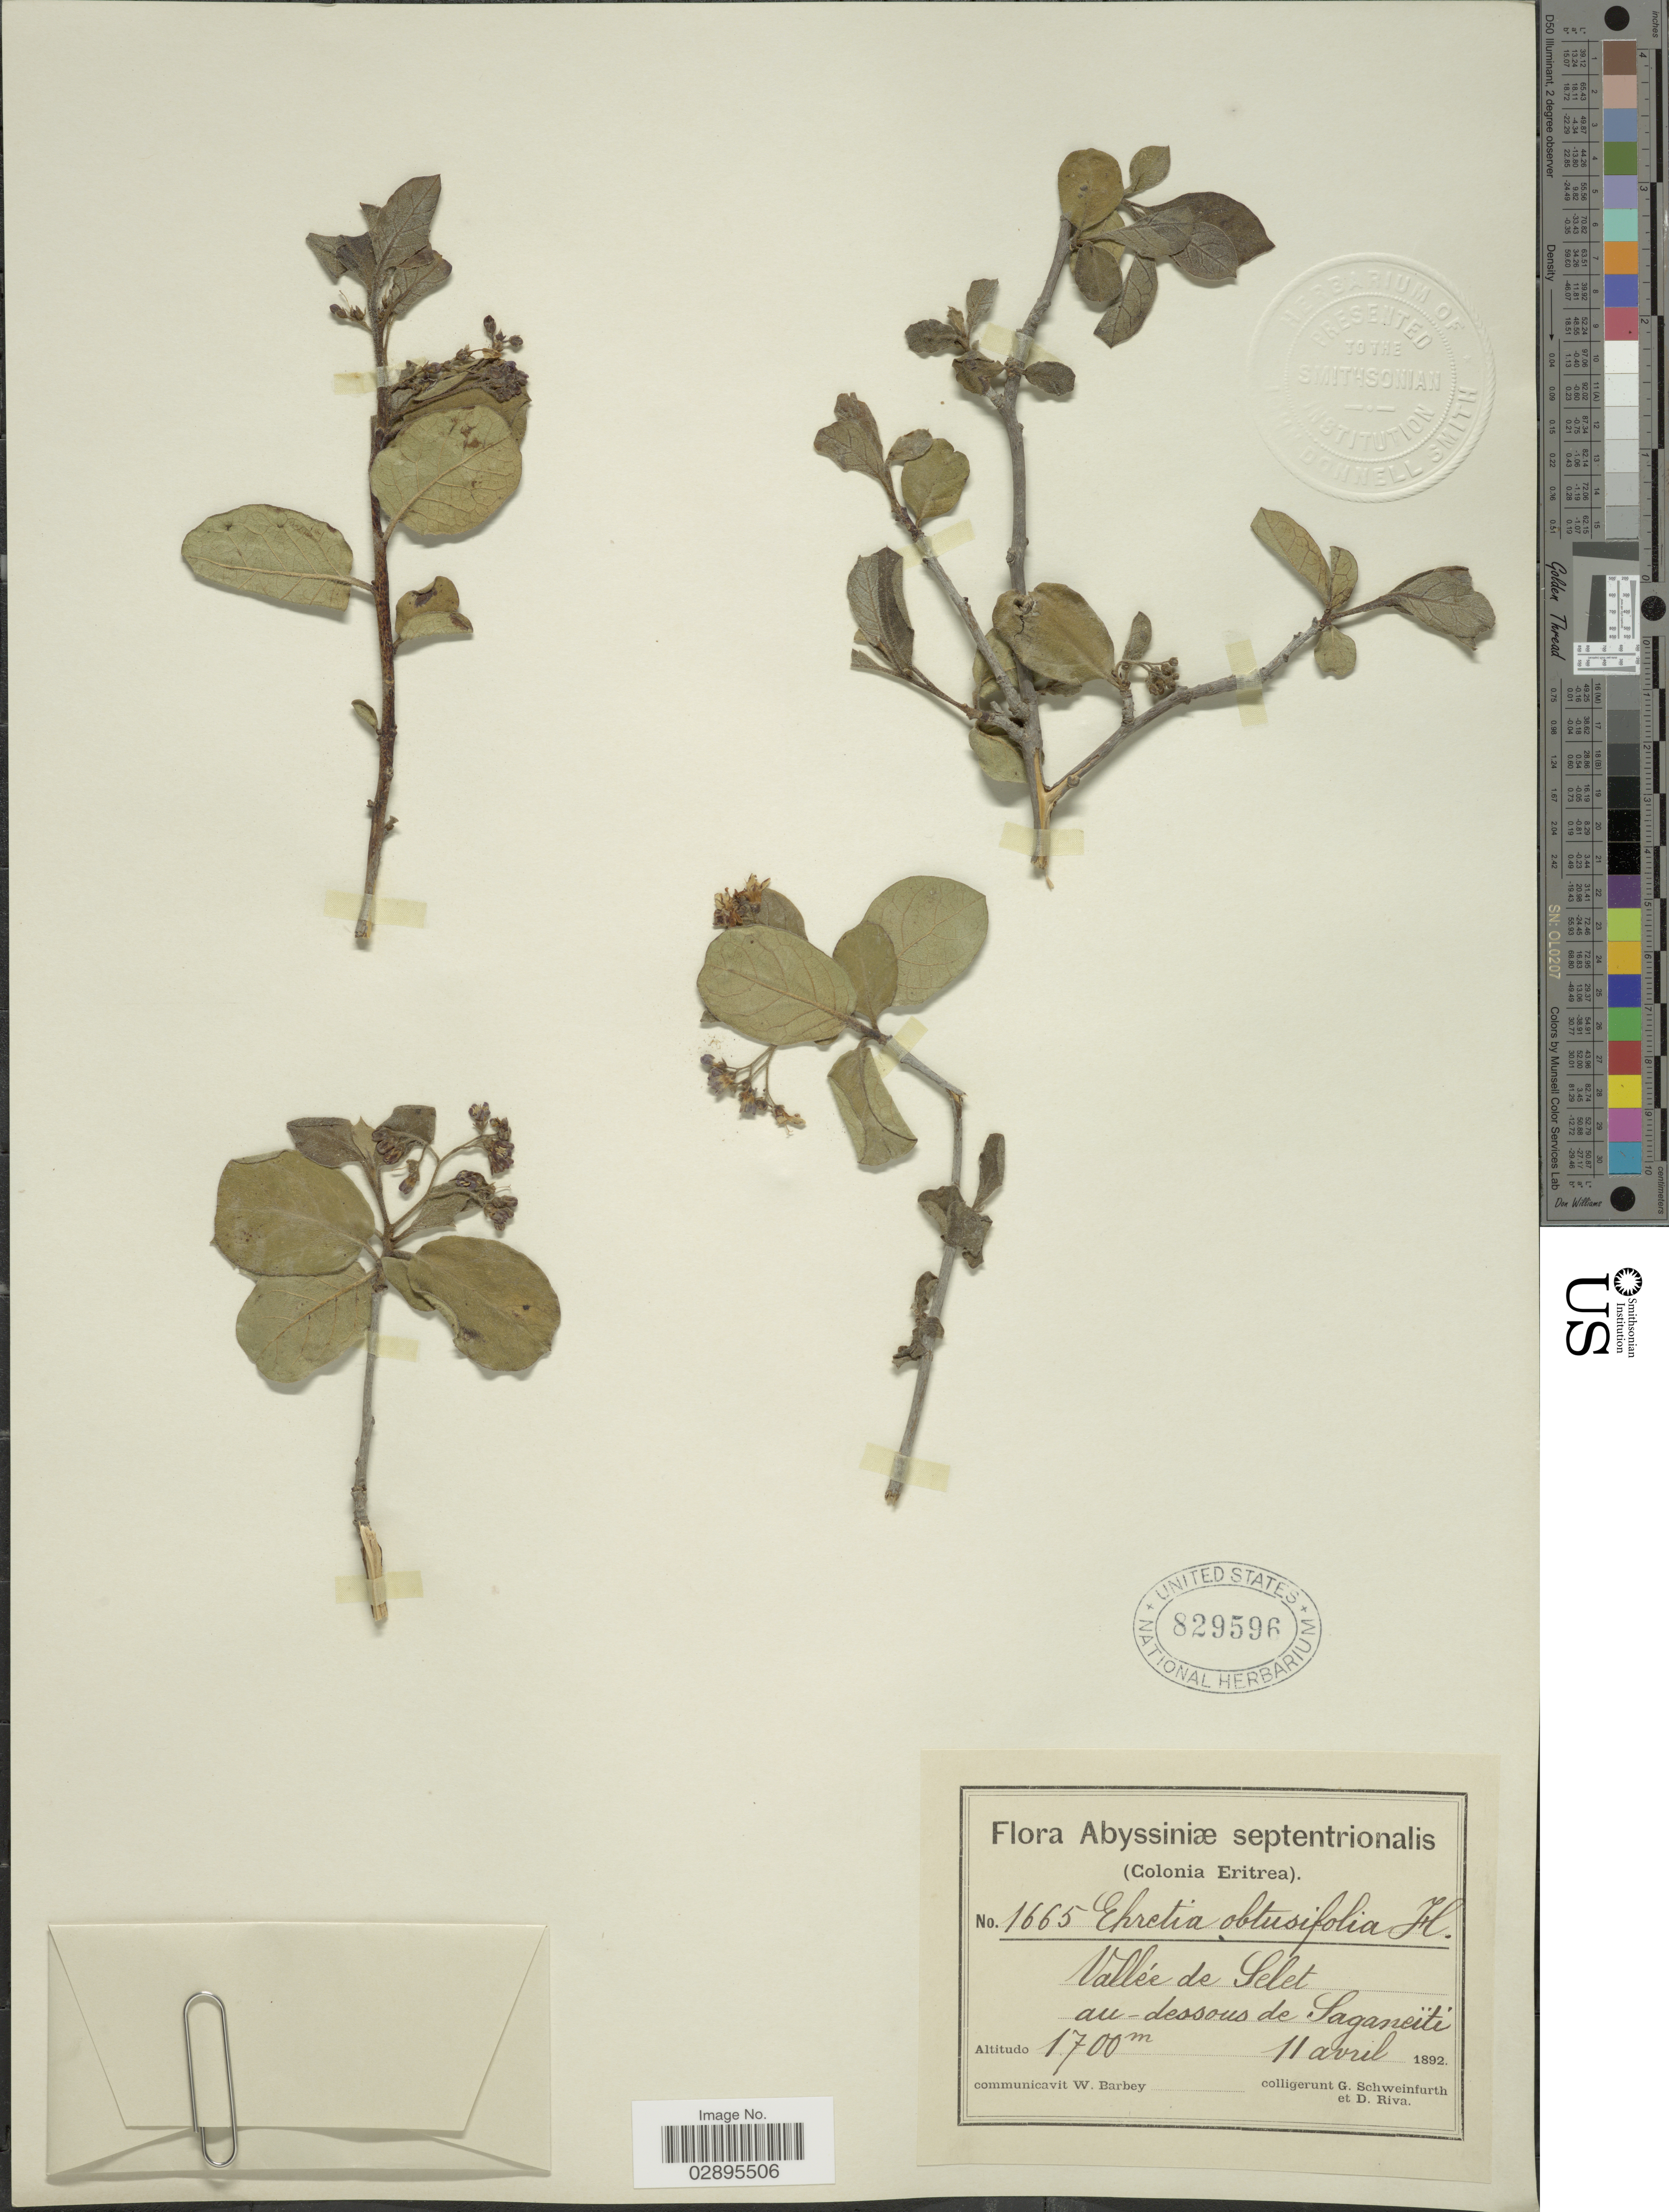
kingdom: Plantae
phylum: Tracheophyta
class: Magnoliopsida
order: Boraginales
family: Ehretiaceae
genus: Ehretia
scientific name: Ehretia obtusifolia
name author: Hochst. ex A. DC.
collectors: G. A. Schweinfurth (herbarium) & D. Riva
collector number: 1665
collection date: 1892-04-11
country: Eritrea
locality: Abyssiniæ (Colonia Eritrea). Vallée de Selet au-dessous de Saganeïti.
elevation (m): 1700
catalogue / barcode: US 829596